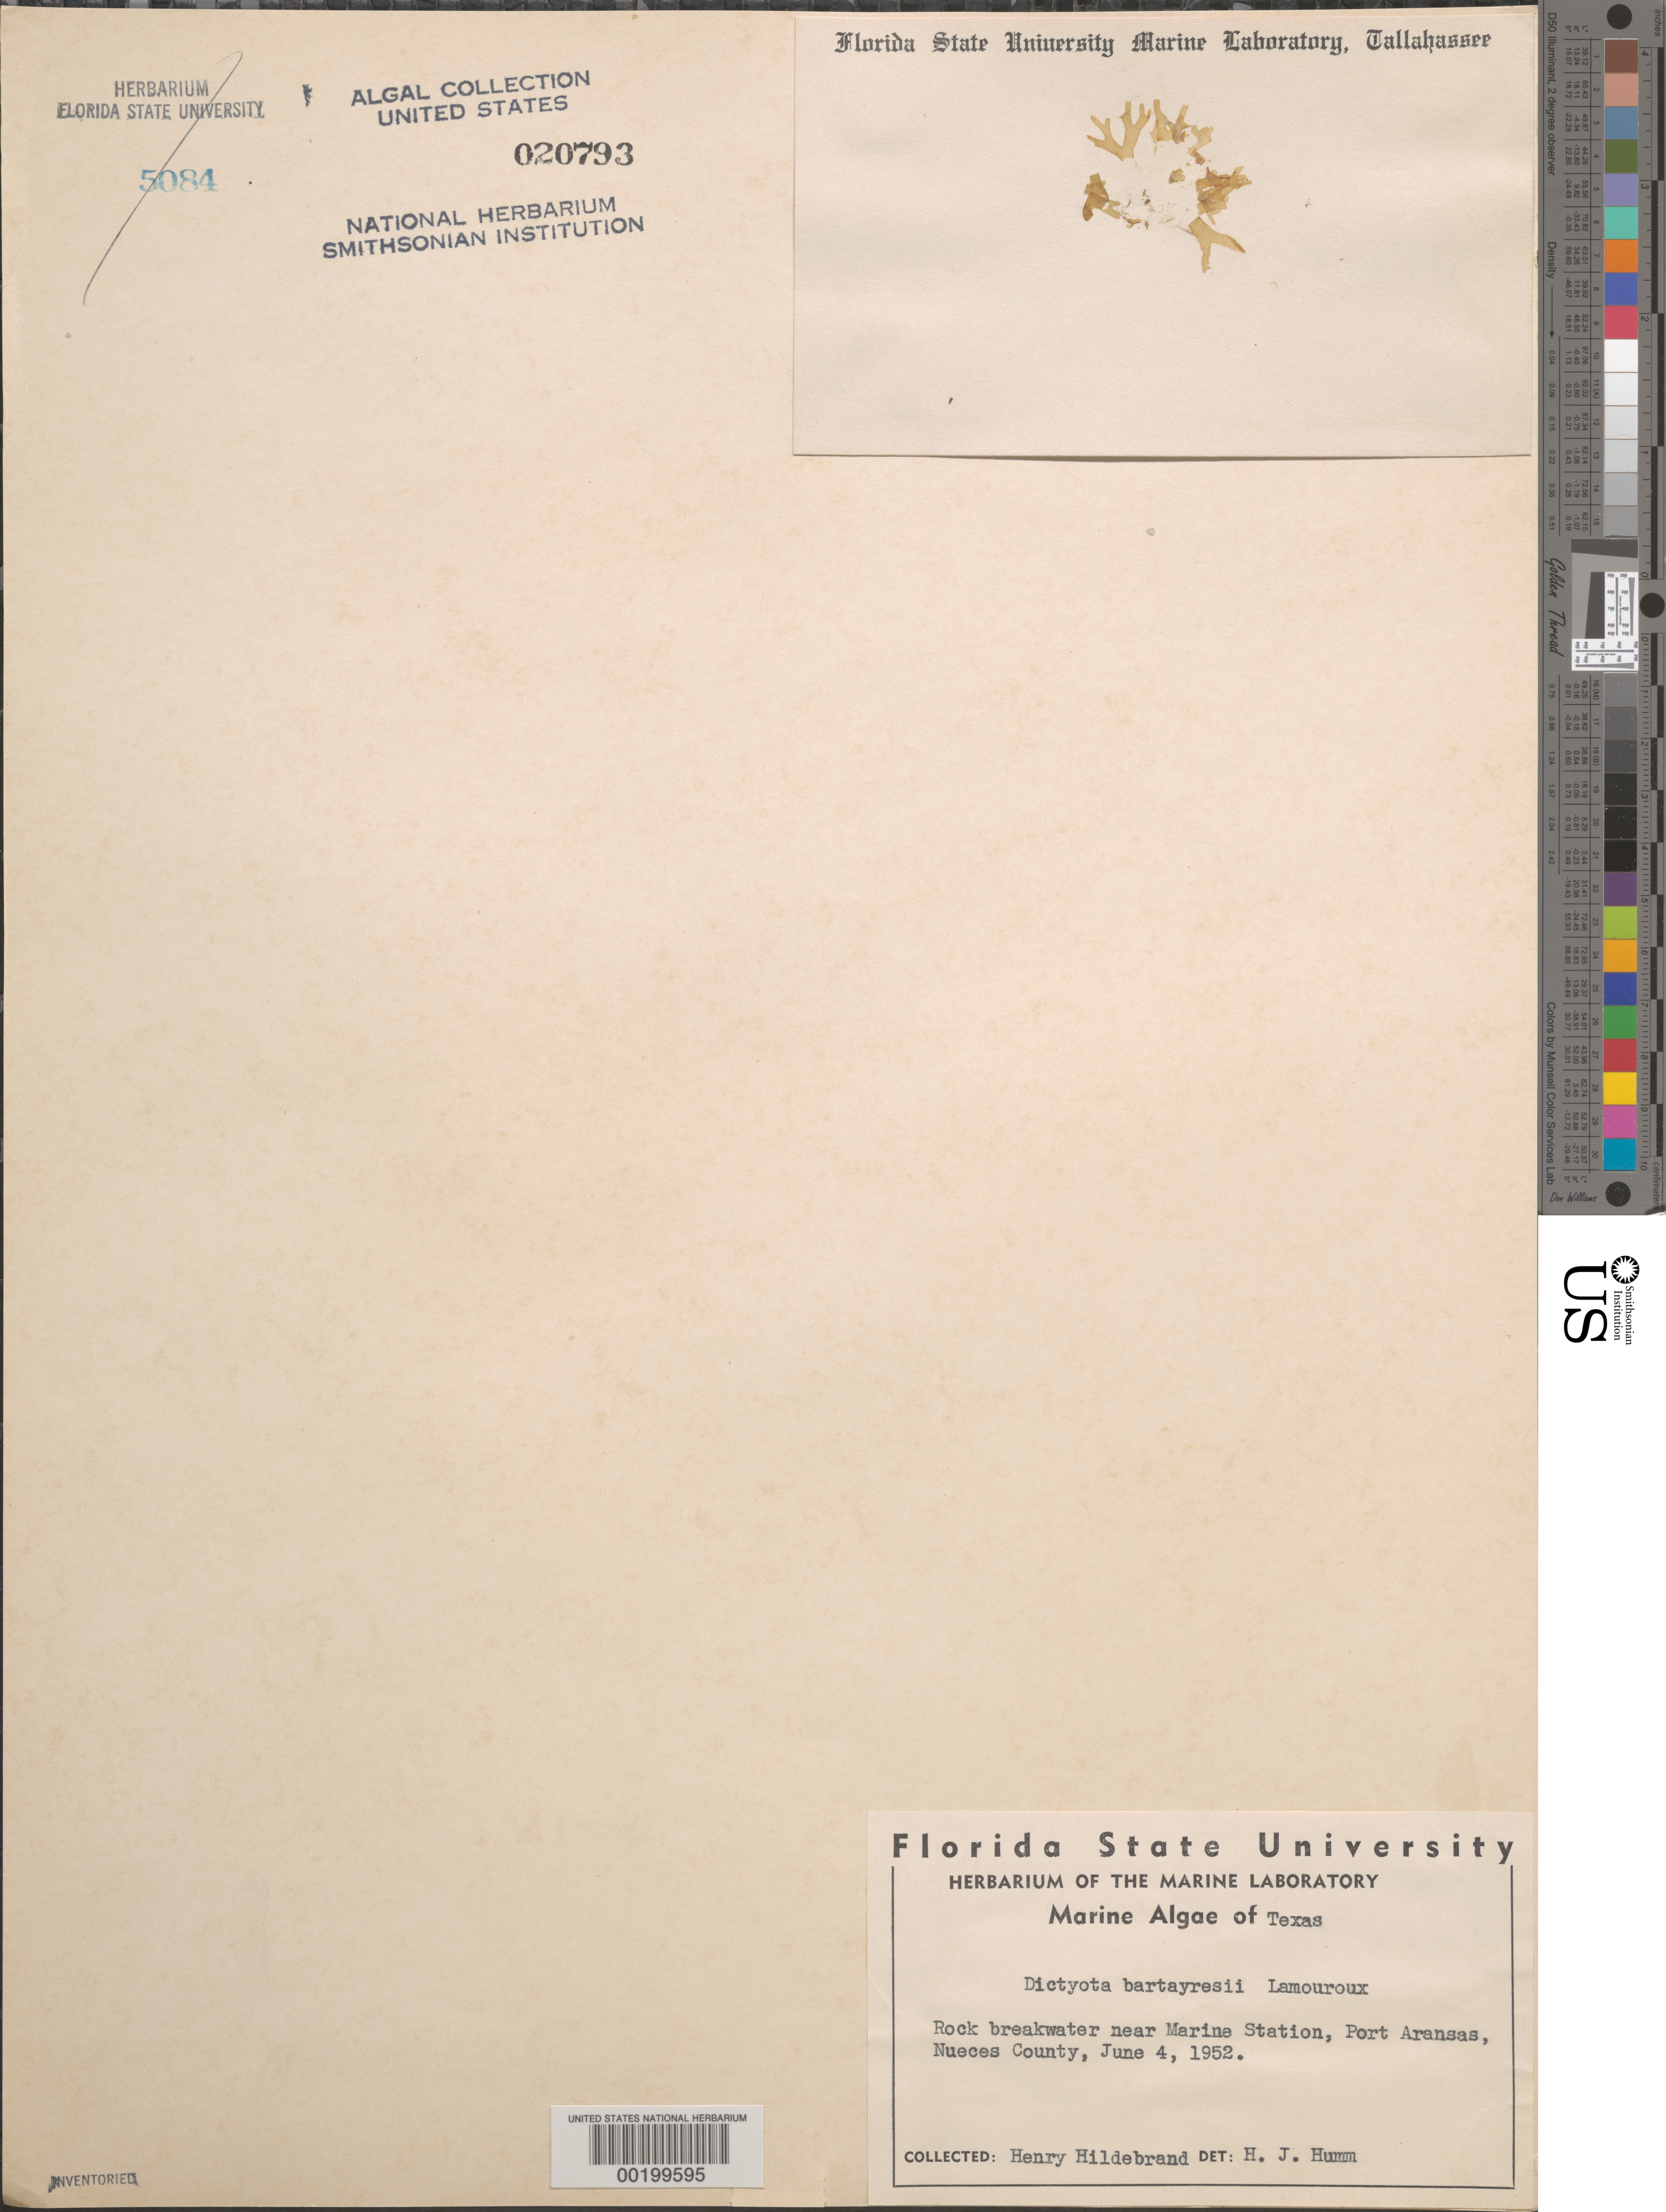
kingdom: Chromista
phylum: Ochrophyta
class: Phaeophyceae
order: Dictyotales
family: Dictyotaceae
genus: Dictyota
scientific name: Dictyota bartayresiana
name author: J.V.Lamouroux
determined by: Humm, Harold J.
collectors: H. Hildebrand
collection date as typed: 04 Jun 1952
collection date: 1952-06-04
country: United States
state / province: Texas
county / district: Nueces County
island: Mustang Island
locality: Port Aransas, near Texas Institute of Marine Science Laboratory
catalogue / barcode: US 20793